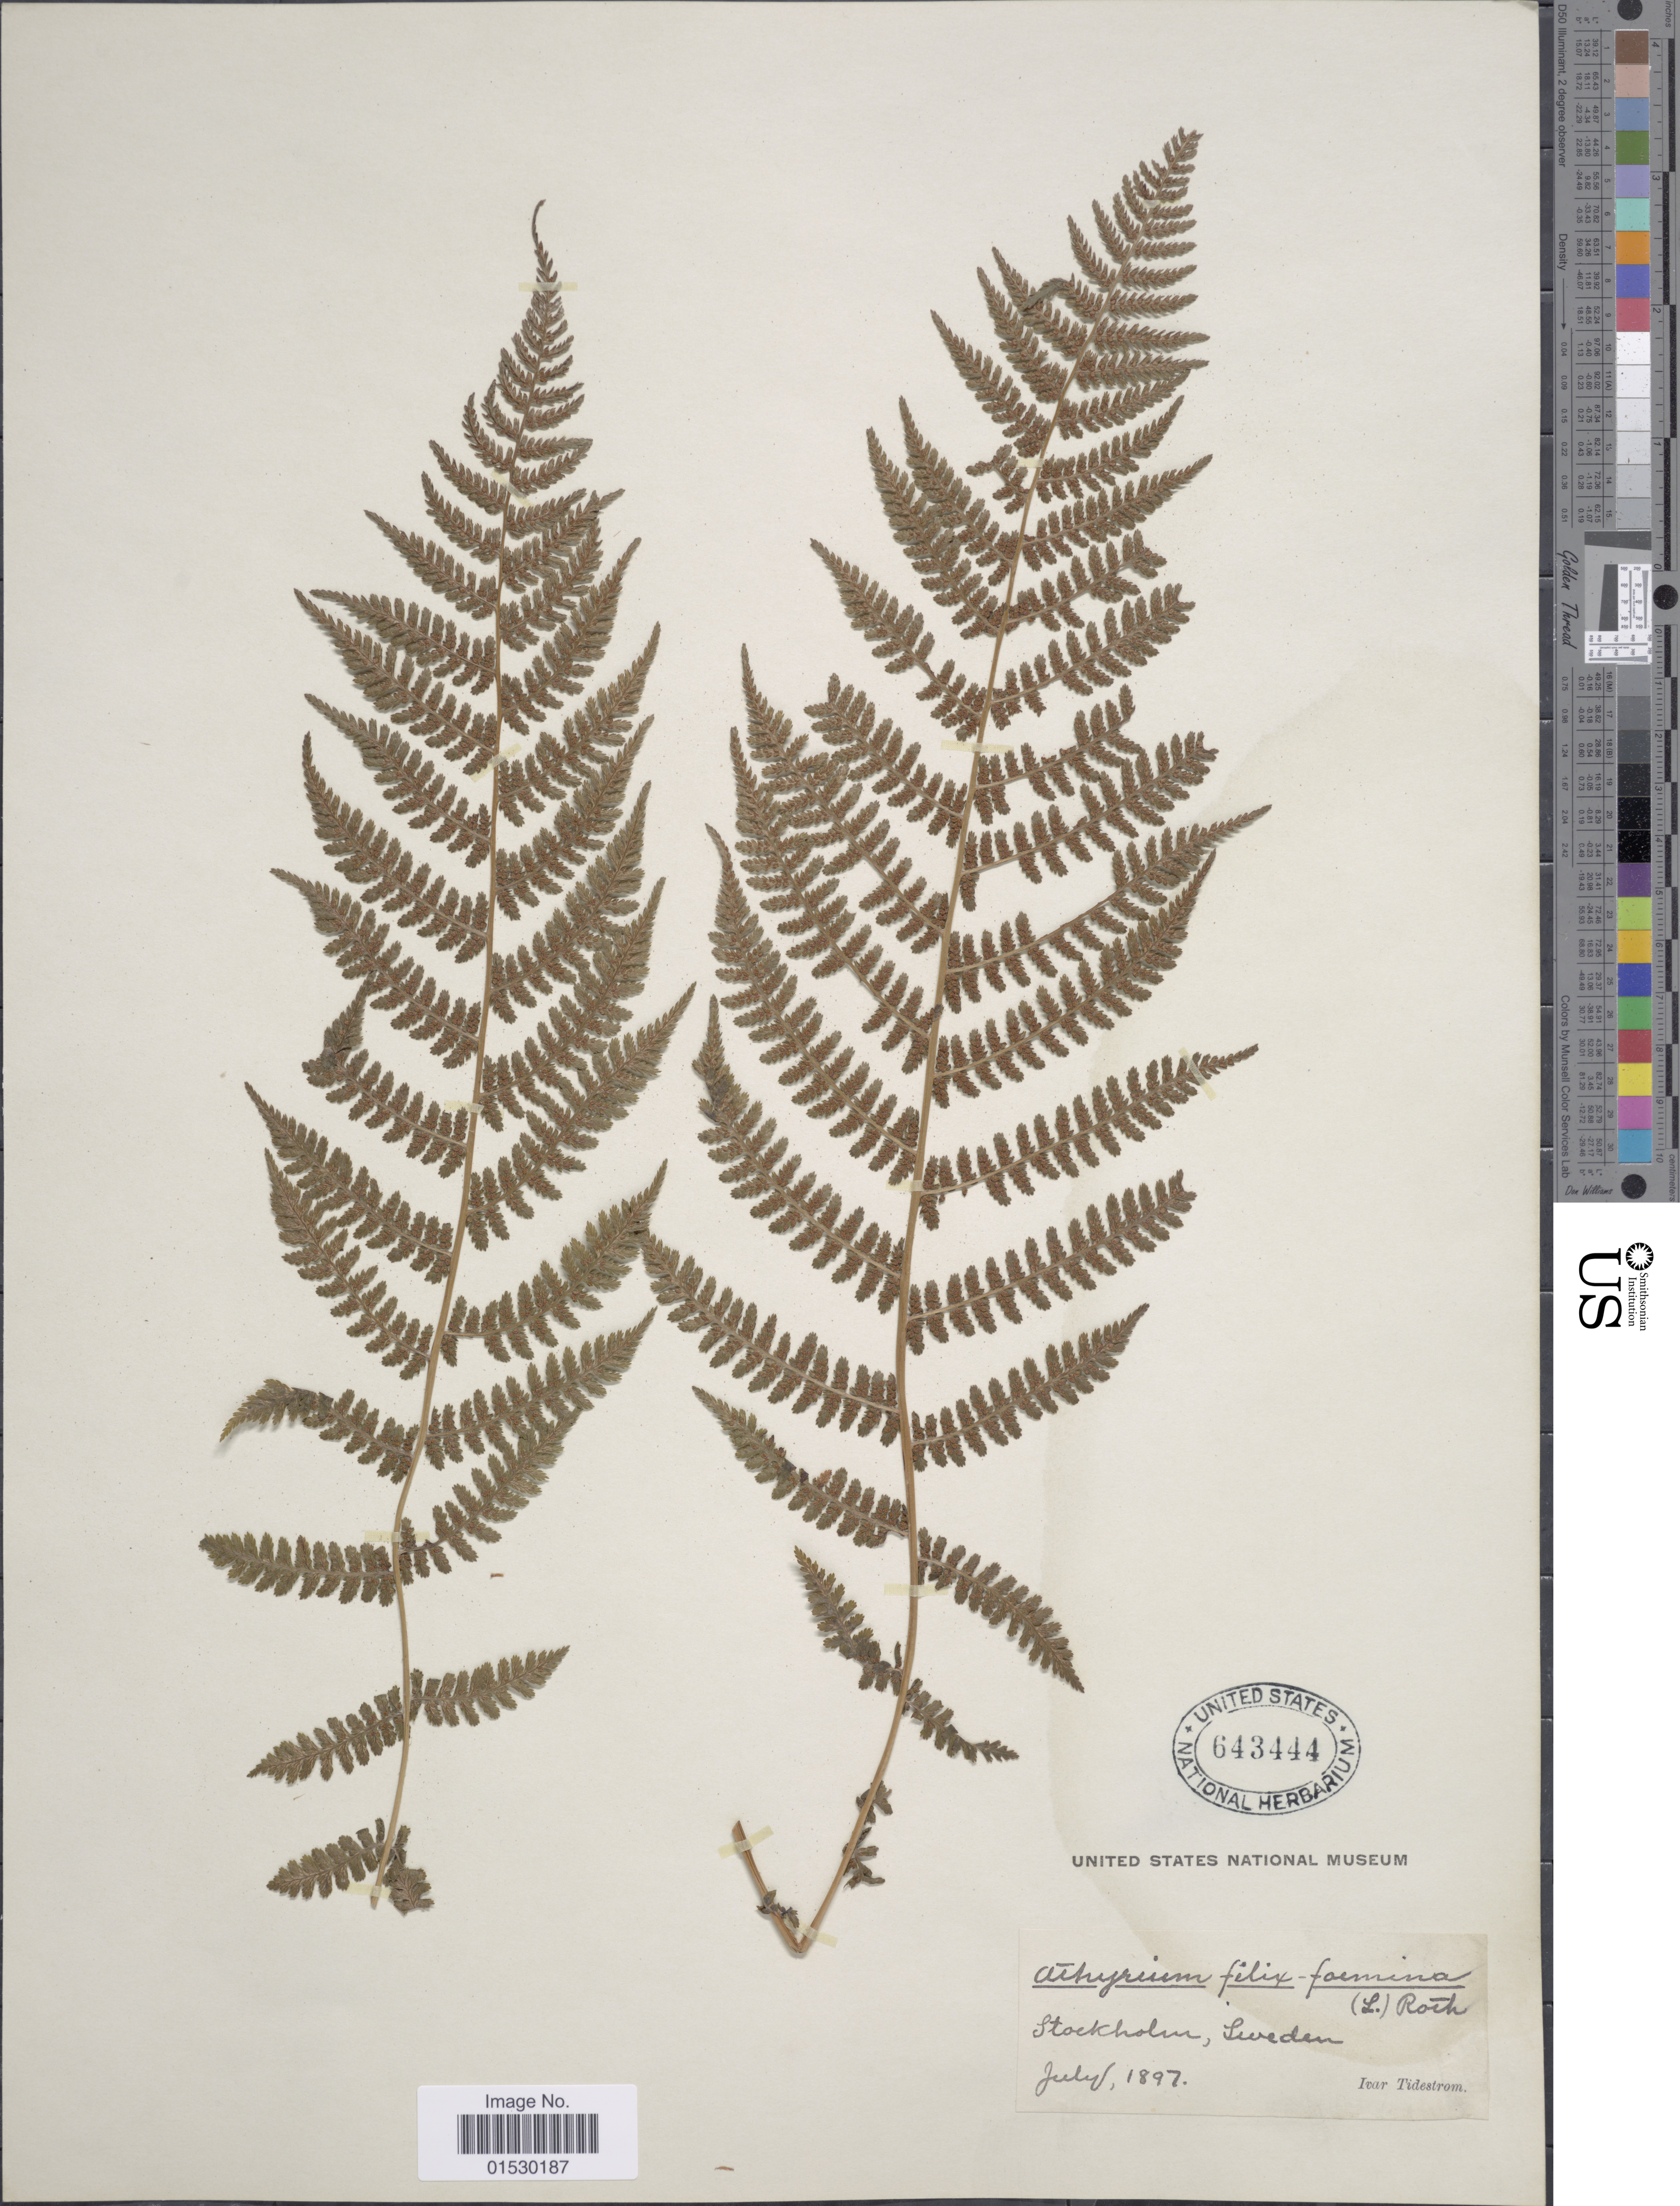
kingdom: Plantae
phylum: Tracheophyta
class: Polypodiopsida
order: Polypodiales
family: Athyriaceae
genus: Athyrium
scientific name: Athyrium filix-femina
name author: (L.) Roth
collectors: I. F. Tidestrom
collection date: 1897-07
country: Sweden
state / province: Stockholm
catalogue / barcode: US 643444